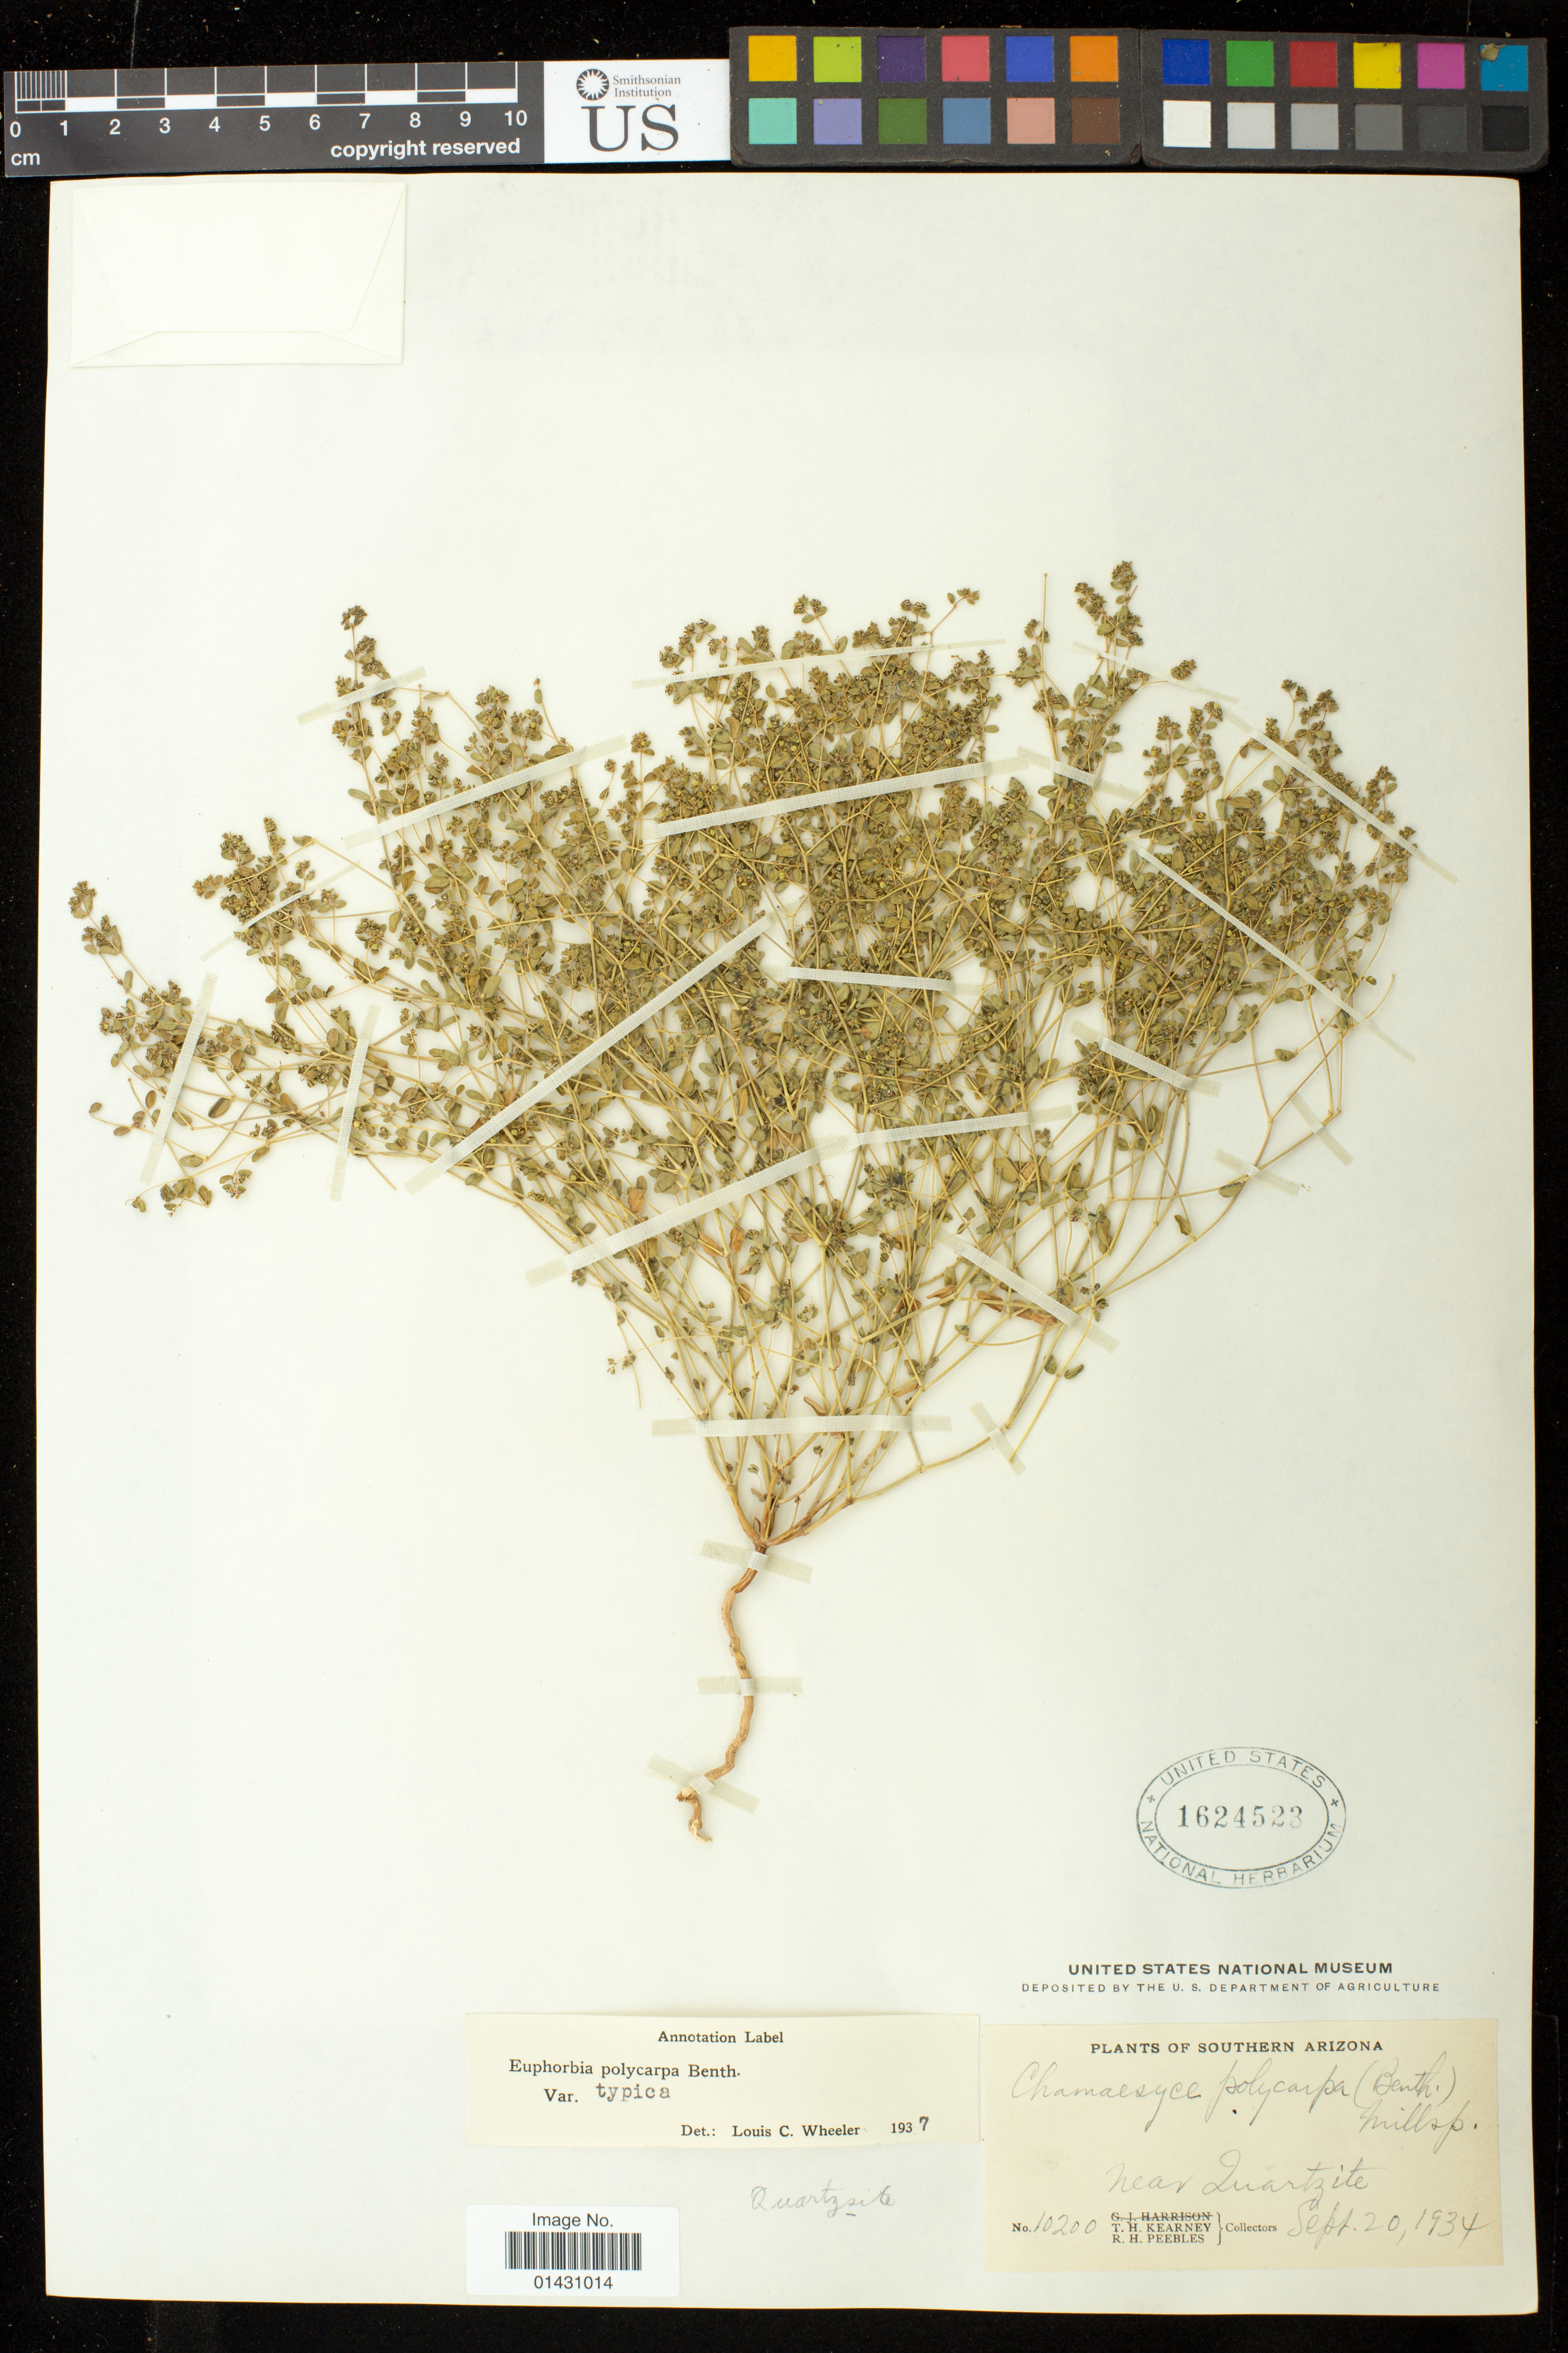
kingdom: Plantae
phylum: Tracheophyta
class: Magnoliopsida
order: Malpighiales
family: Euphorbiaceae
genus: Euphorbia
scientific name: Euphorbia polycarpa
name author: Benth.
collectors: T. H. Kearney & R. H. Peebles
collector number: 10200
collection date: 1934-09-20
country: United States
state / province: Arizona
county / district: La Paz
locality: Near Quartzite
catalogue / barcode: US 1624523